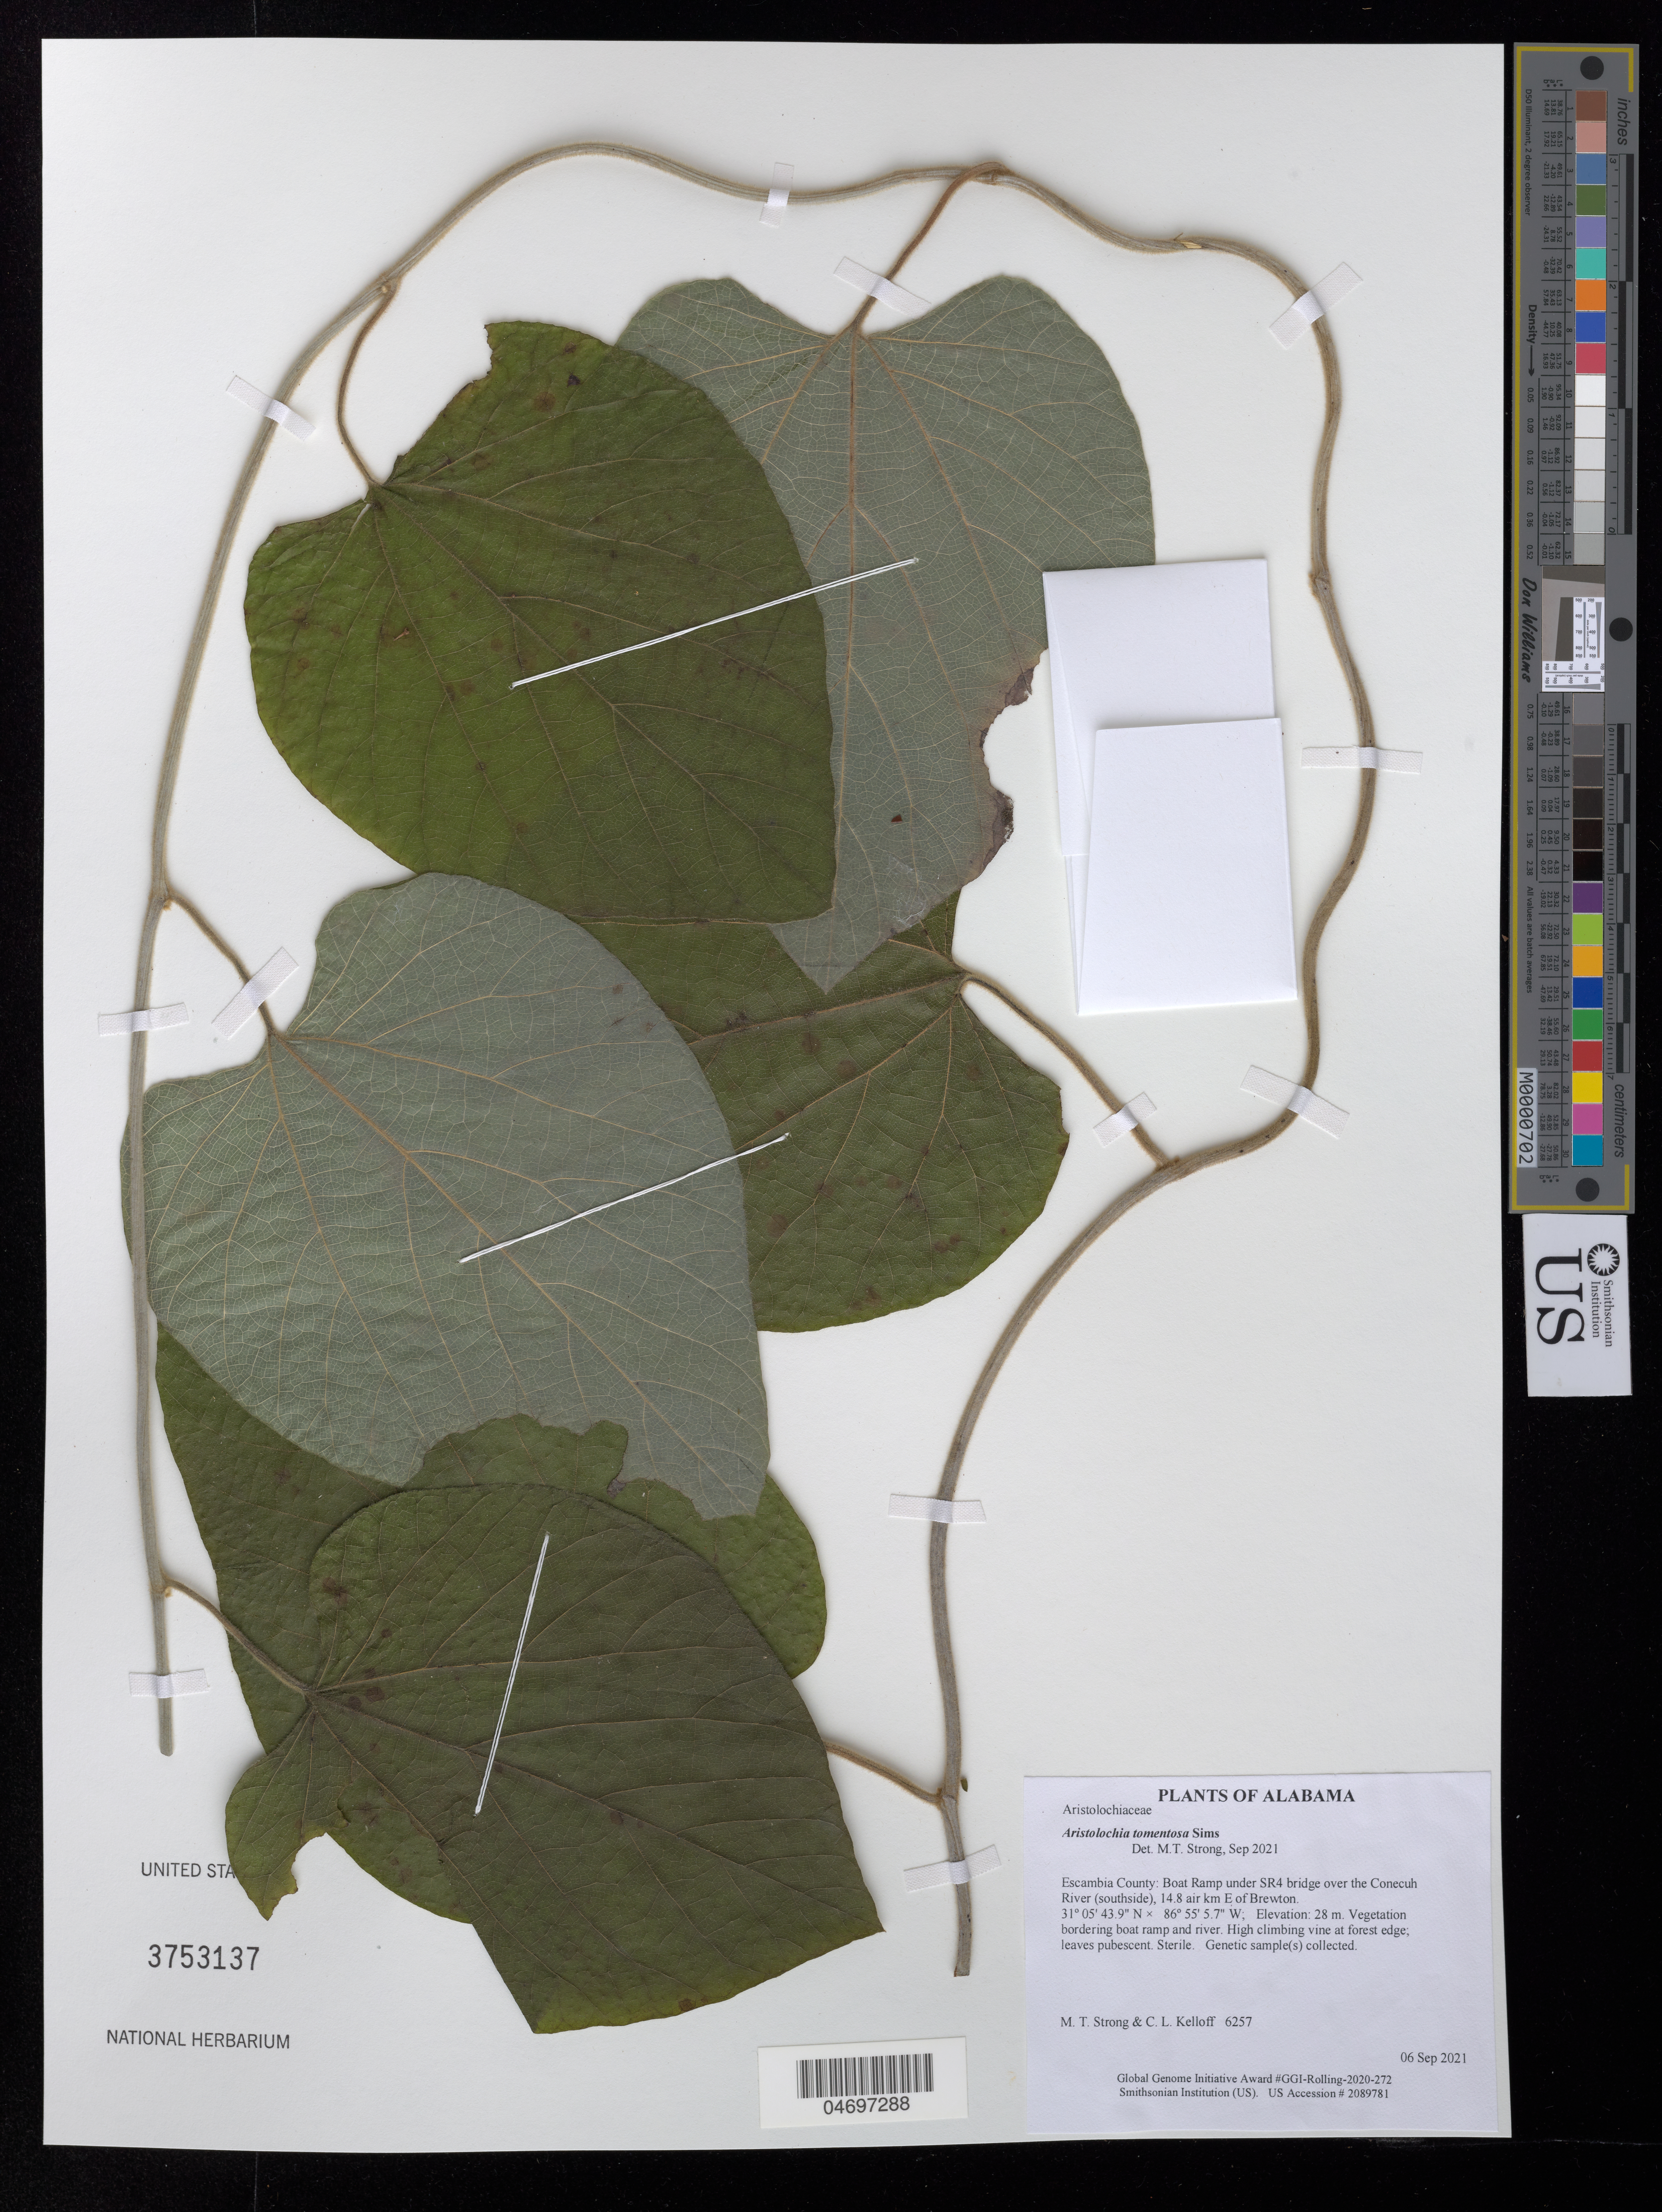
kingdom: Plantae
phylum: Tracheophyta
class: Magnoliopsida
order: Piperales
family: Aristolochiaceae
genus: Aristolochia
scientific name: Aristolochia tomentosa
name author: Sims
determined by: Strong, Mark T.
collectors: M. T. Strong & C. L. Kelloff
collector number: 6257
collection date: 2021-09-06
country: United States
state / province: Alabama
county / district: Escambia County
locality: Boat Ramp under SR4 bridge over the Conecuh River (southside), 14.8 air km E of Brewton.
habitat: Vegetation bordering boat ramp and river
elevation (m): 28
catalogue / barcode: US 3753137